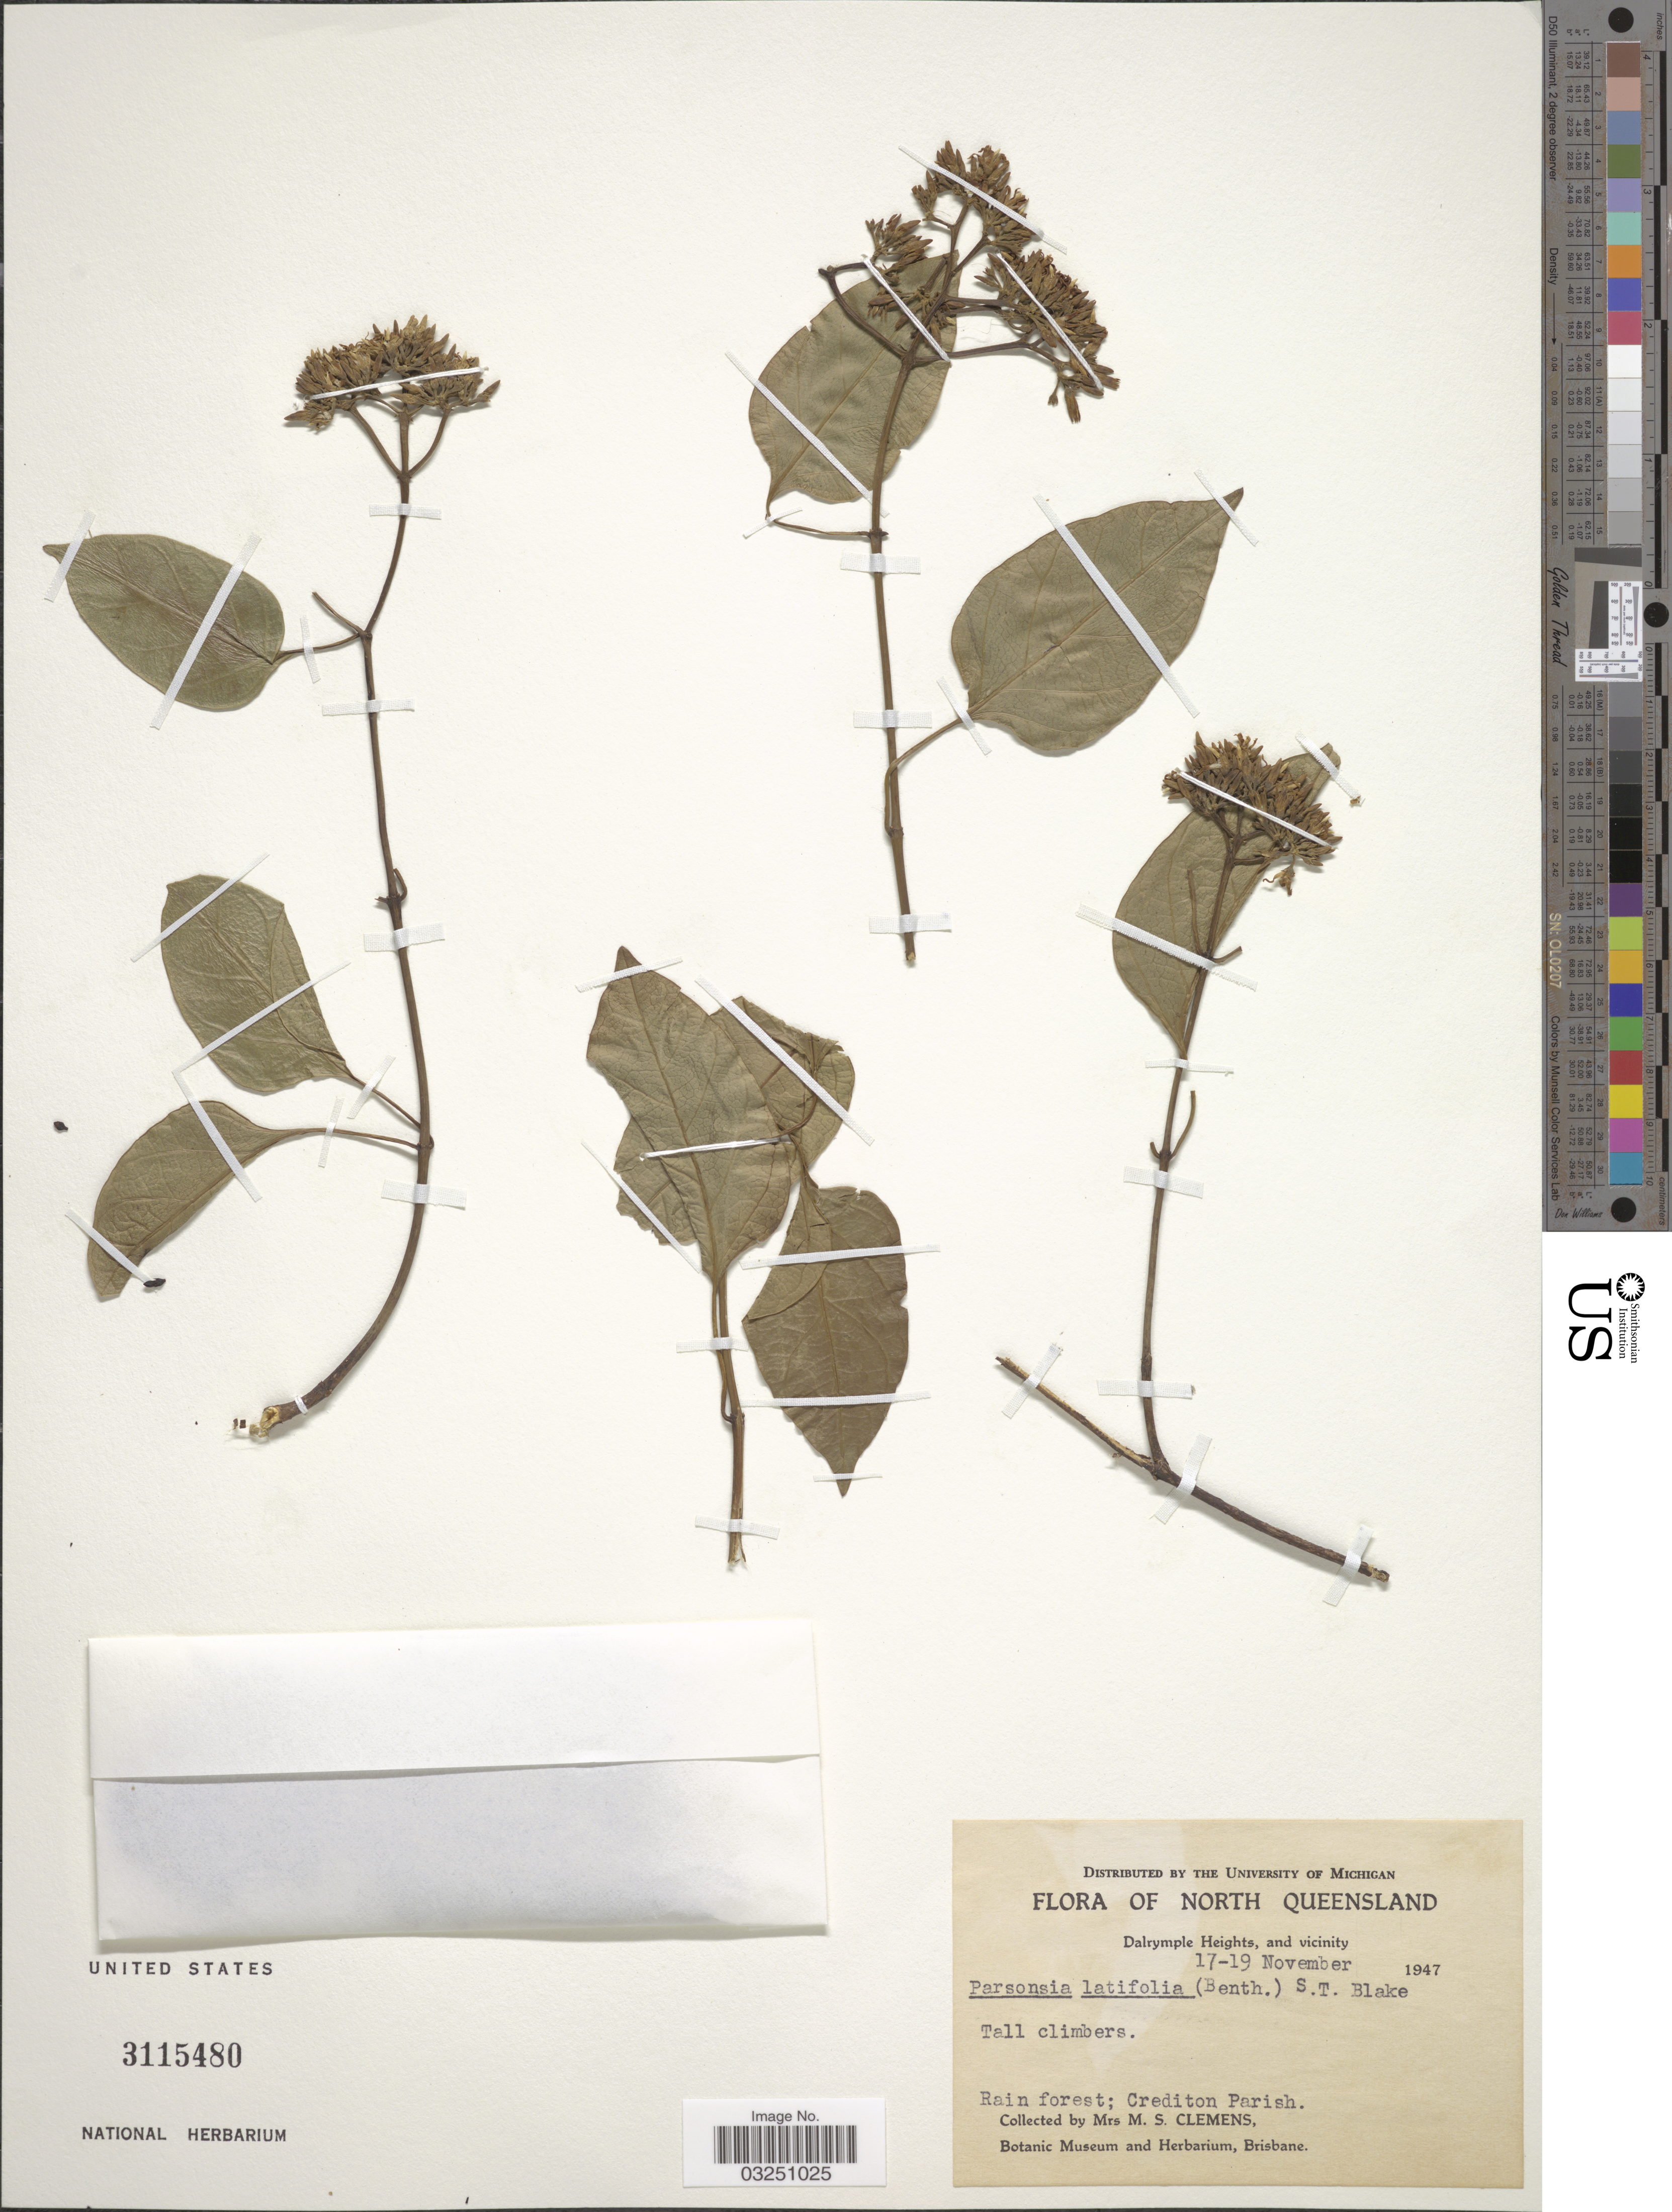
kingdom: Plantae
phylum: Tracheophyta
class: Magnoliopsida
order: Myrtales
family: Lythraceae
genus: Parsonsia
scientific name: Parsonsia latifolia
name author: (Benth.) S.T. Blake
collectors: M. S. Clemens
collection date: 1947-11-17/1947-11-19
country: Australia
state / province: Queensland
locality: North Queensland, Dalrymple Heights, and vicinity, Rain forest; Crediton Parish.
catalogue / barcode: US 3115480